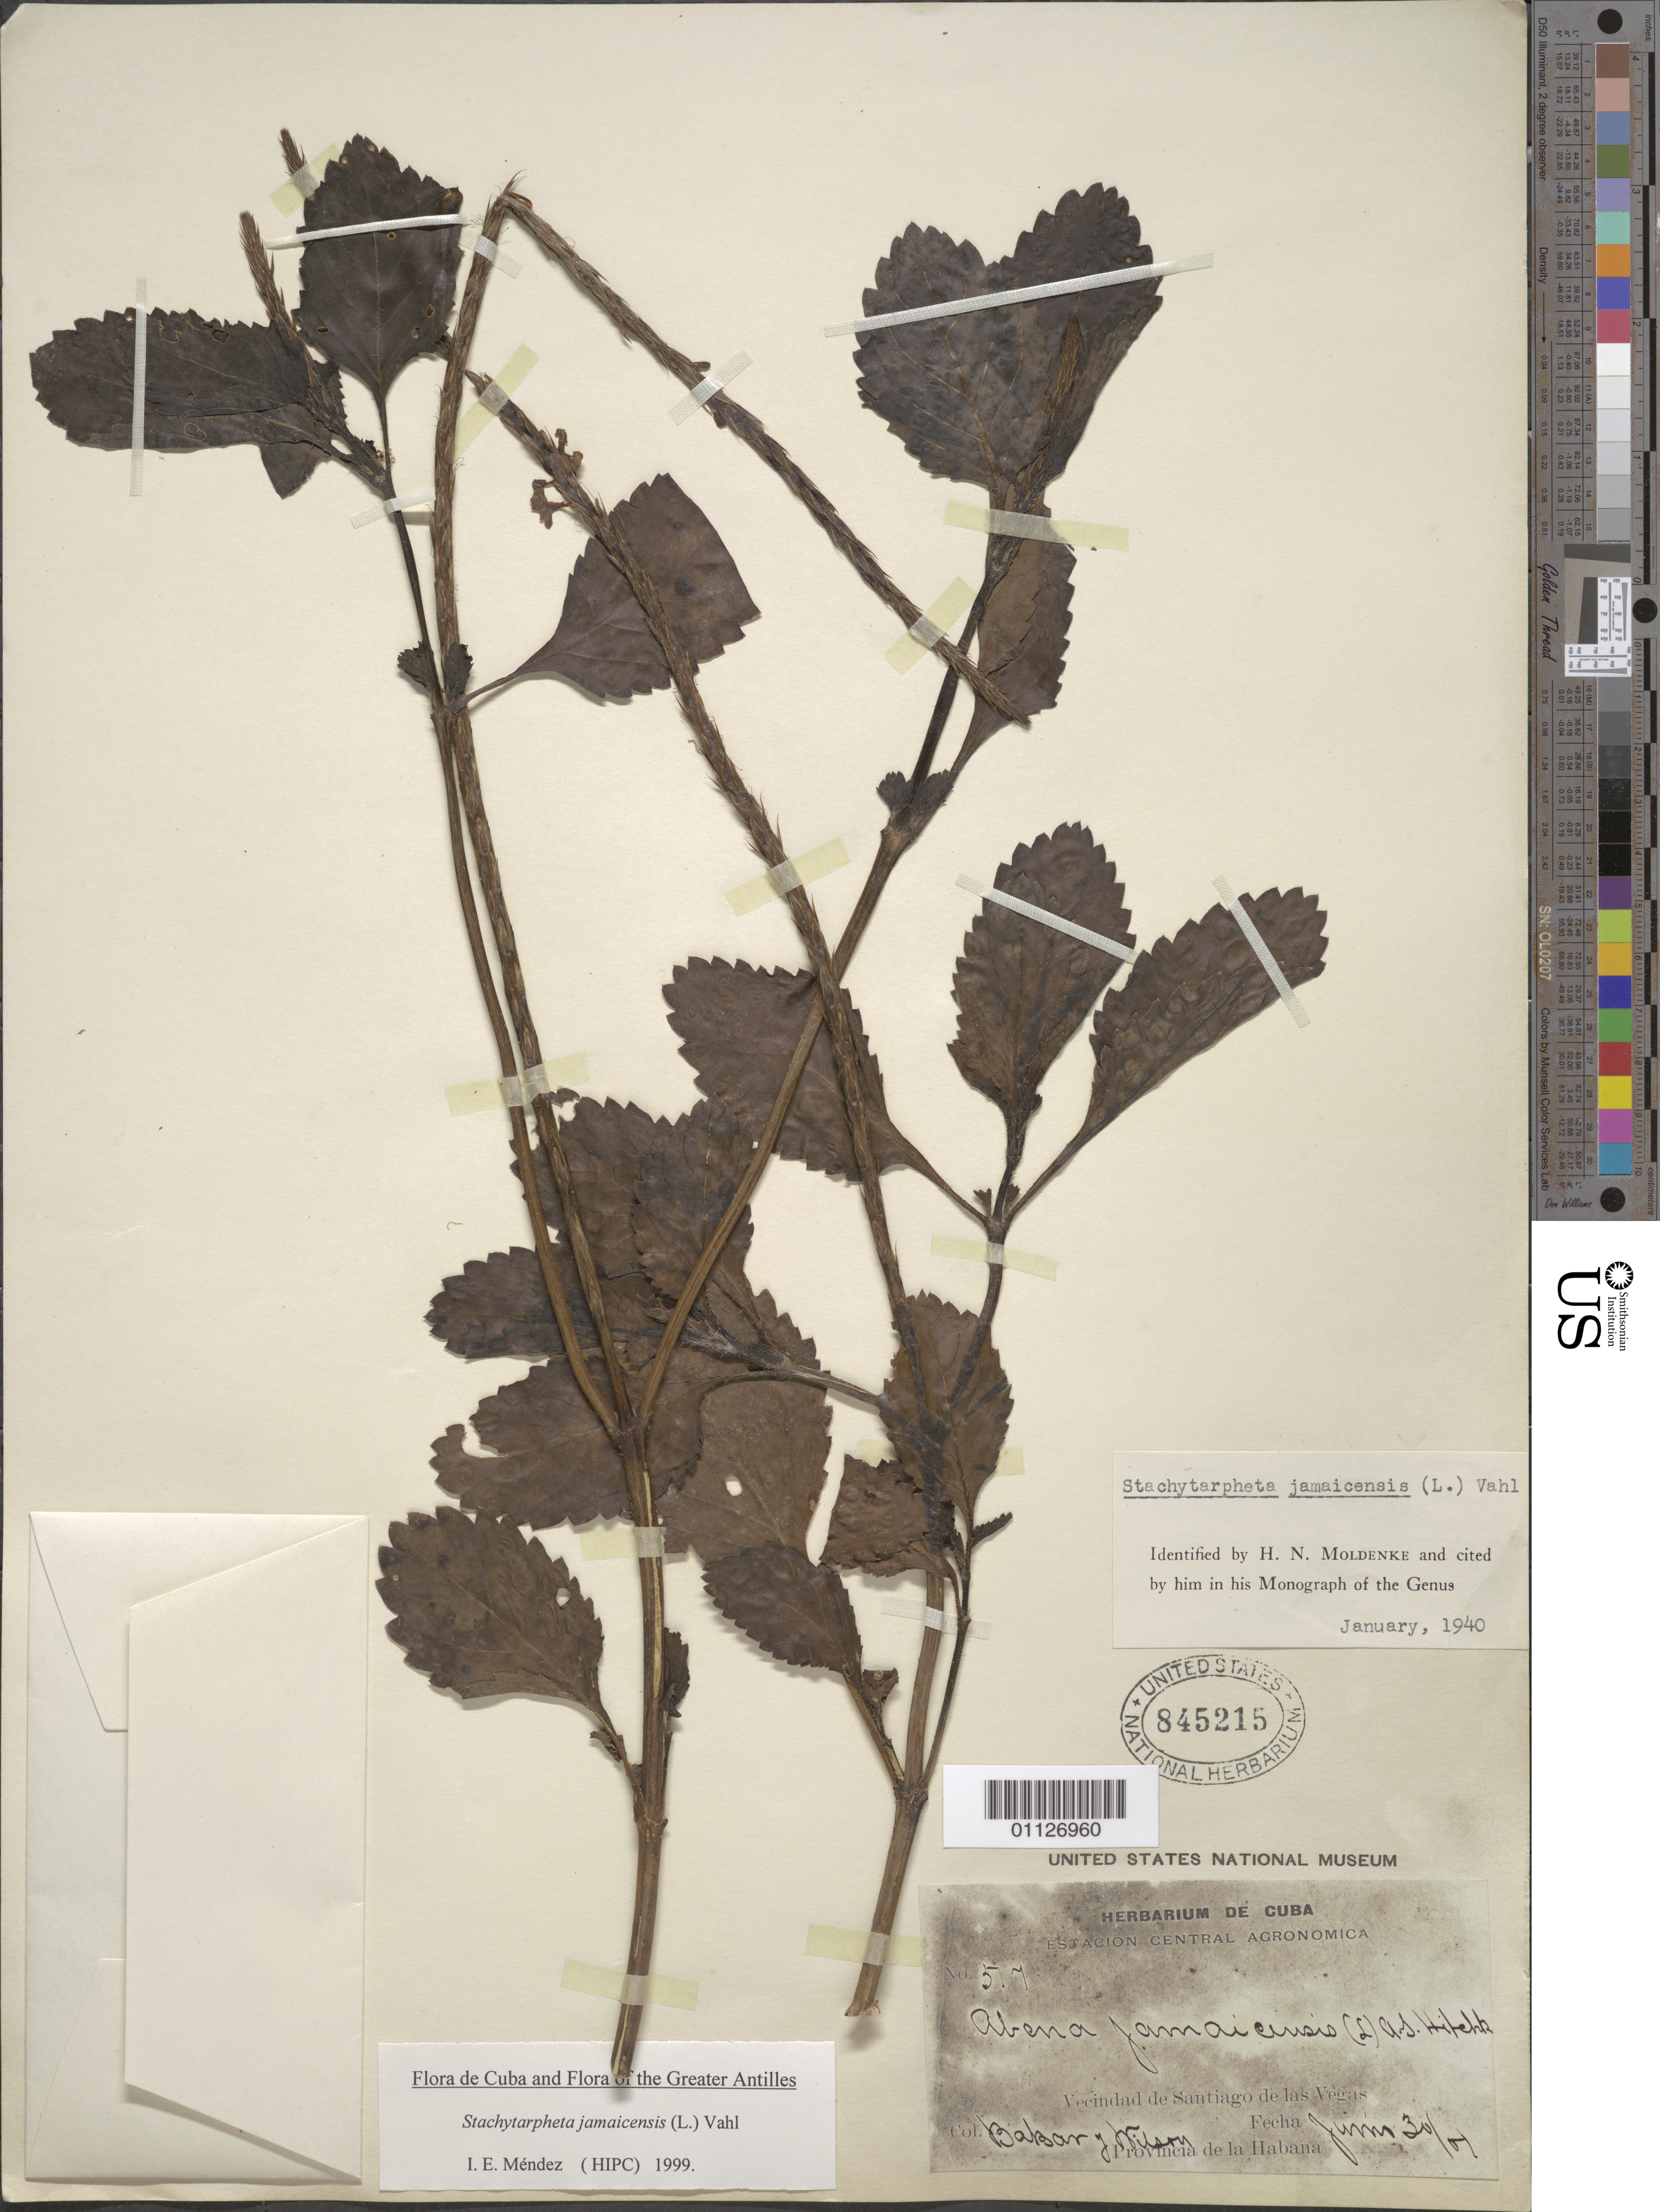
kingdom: Plantae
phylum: Tracheophyta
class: Magnoliopsida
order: Lamiales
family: Verbenaceae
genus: Stachytarpheta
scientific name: Stachytarpheta jamaicensis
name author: (L.) Vahl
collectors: C. F. Baker & -- Wilson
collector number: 517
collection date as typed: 30 Jun 1901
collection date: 1901-06-30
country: Cuba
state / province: La Habana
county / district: Municipio Boyeros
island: Cuba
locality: Santiago de las Vegas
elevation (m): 77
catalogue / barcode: US 845215